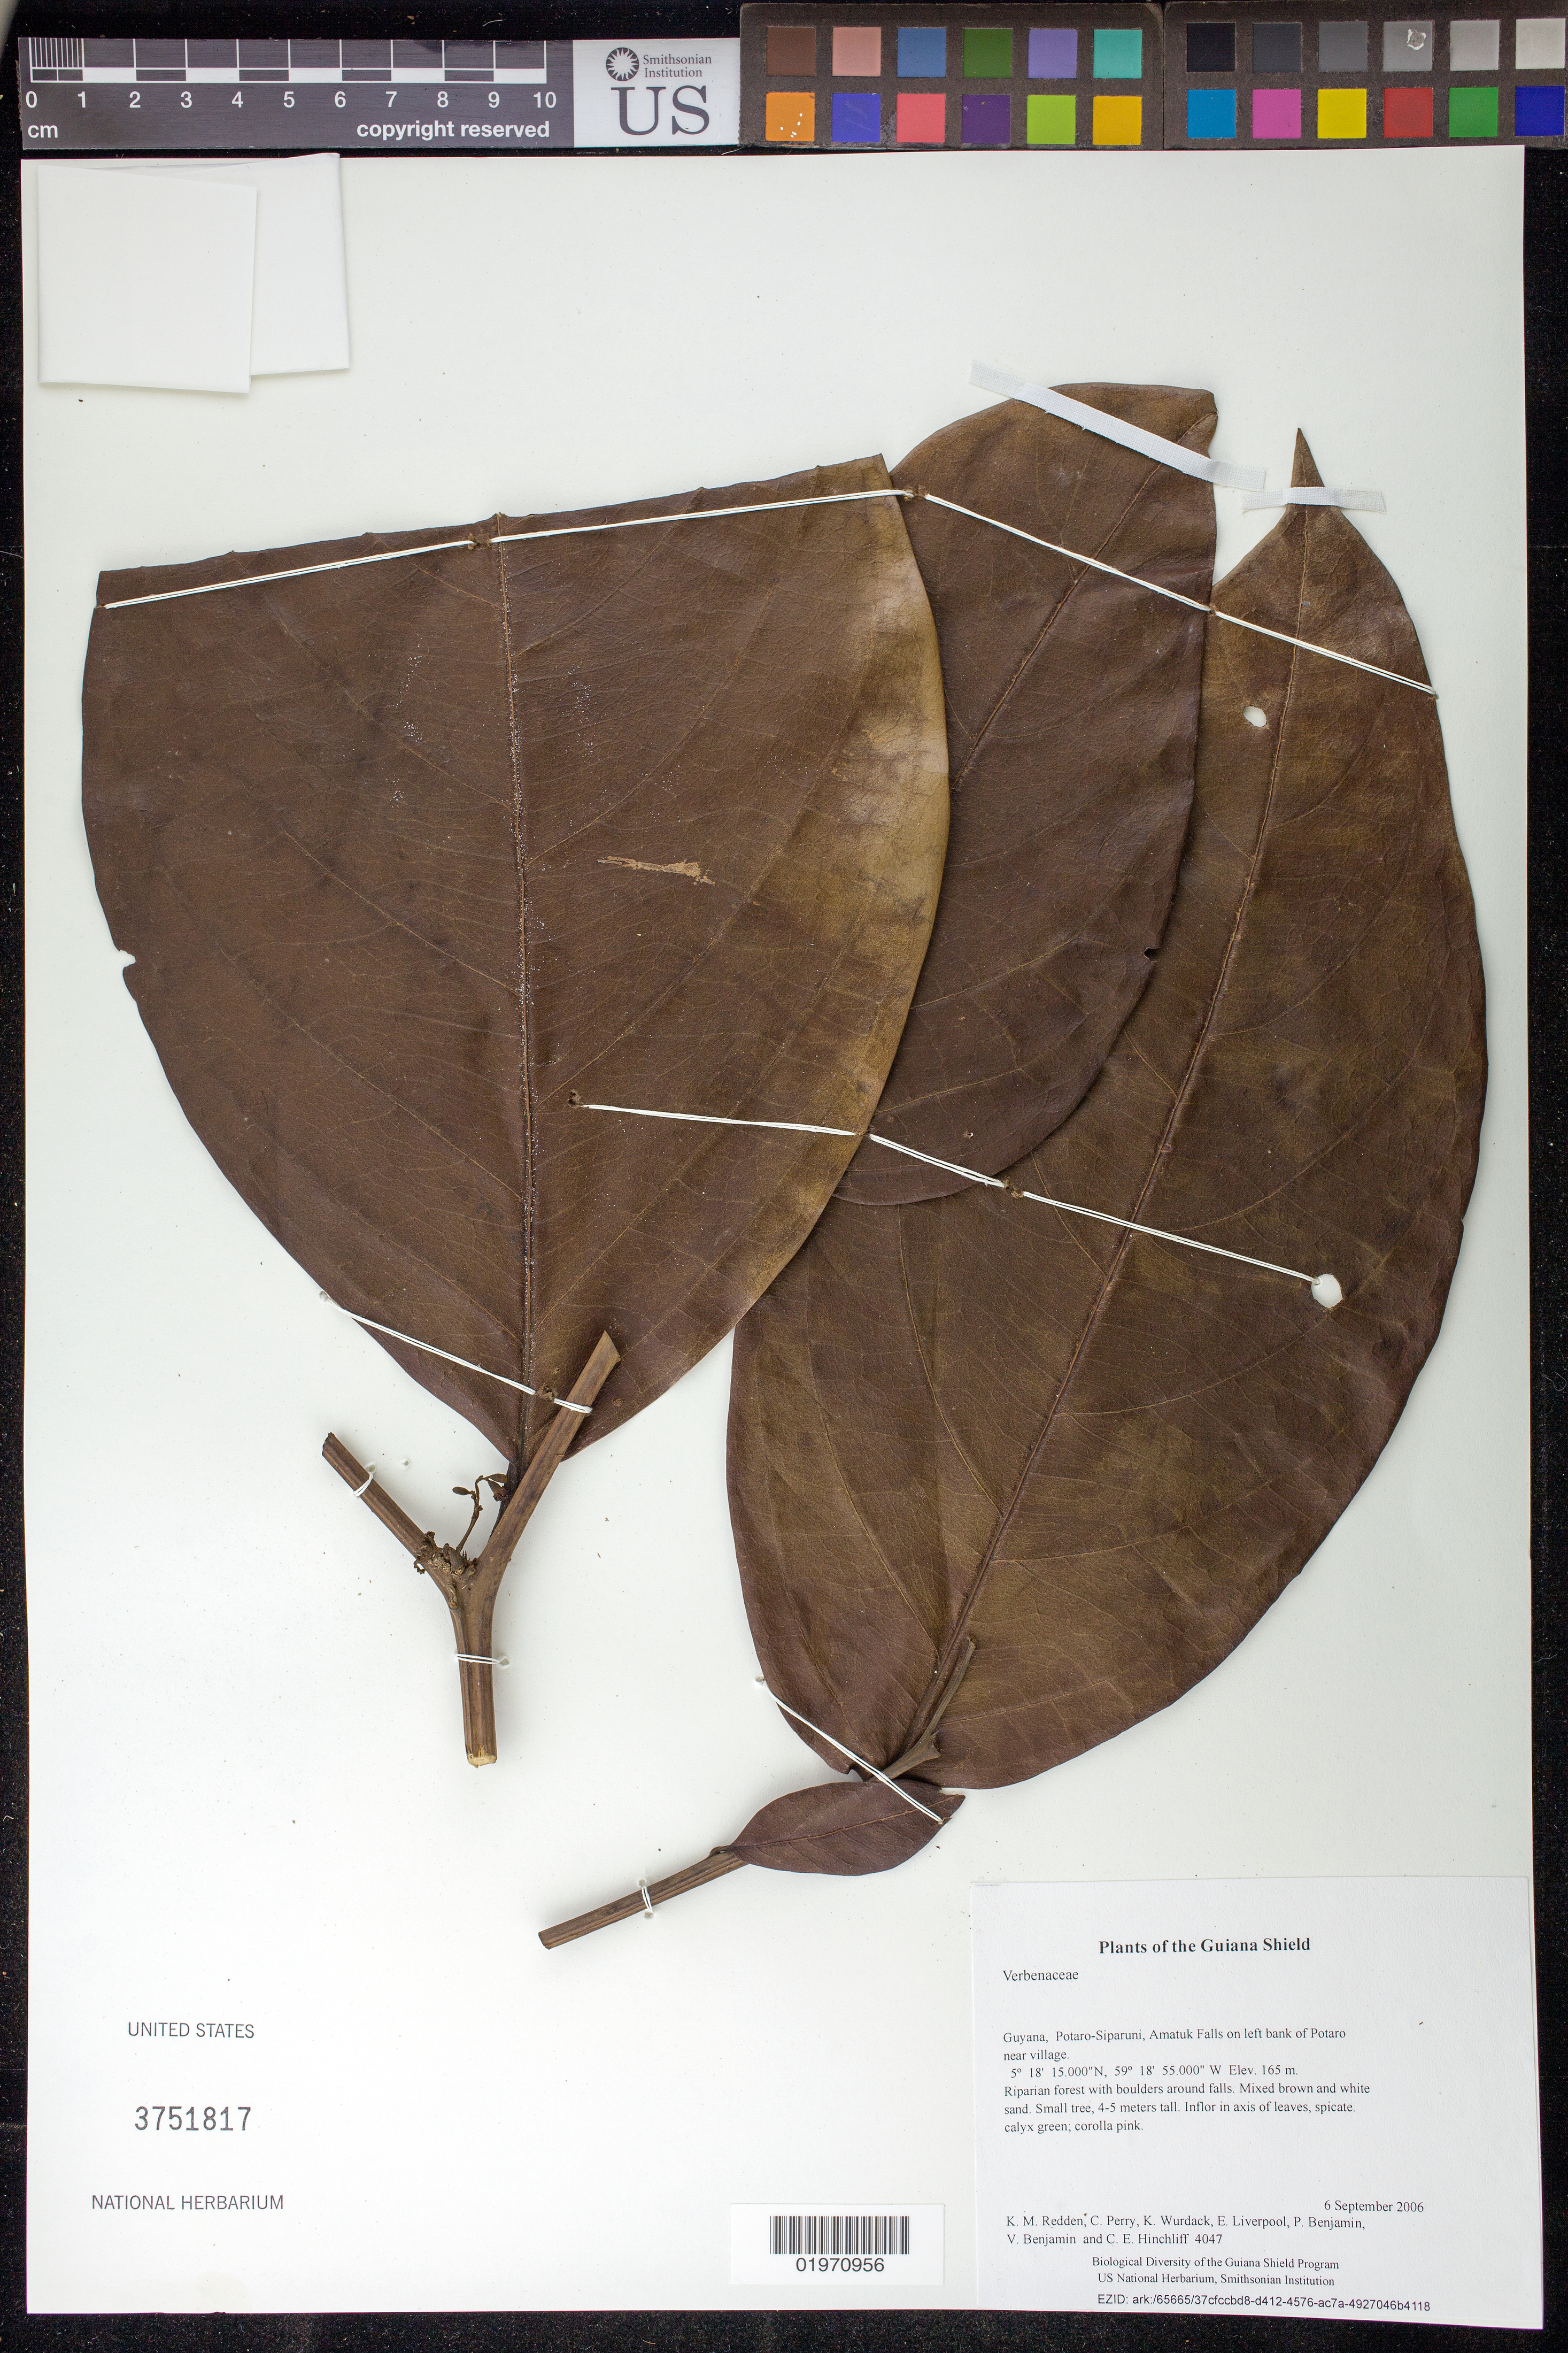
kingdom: Plantae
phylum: Tracheophyta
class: Magnoliopsida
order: Lamiales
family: Verbenaceae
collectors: K. M. Redden, C. Perry, K. Wurdack, E. Liverpool, P. Benjamin, V. Benjamin & C. E. Hinchliff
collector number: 4047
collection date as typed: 6 September 2006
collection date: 2006-09-06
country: Guyana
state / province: Potaro-Siparuni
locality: Amatuk Falls on left bank of Potaro near village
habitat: Riparian forest with boulders around falls. Mixed brown and white sand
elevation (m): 165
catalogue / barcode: US 3751817